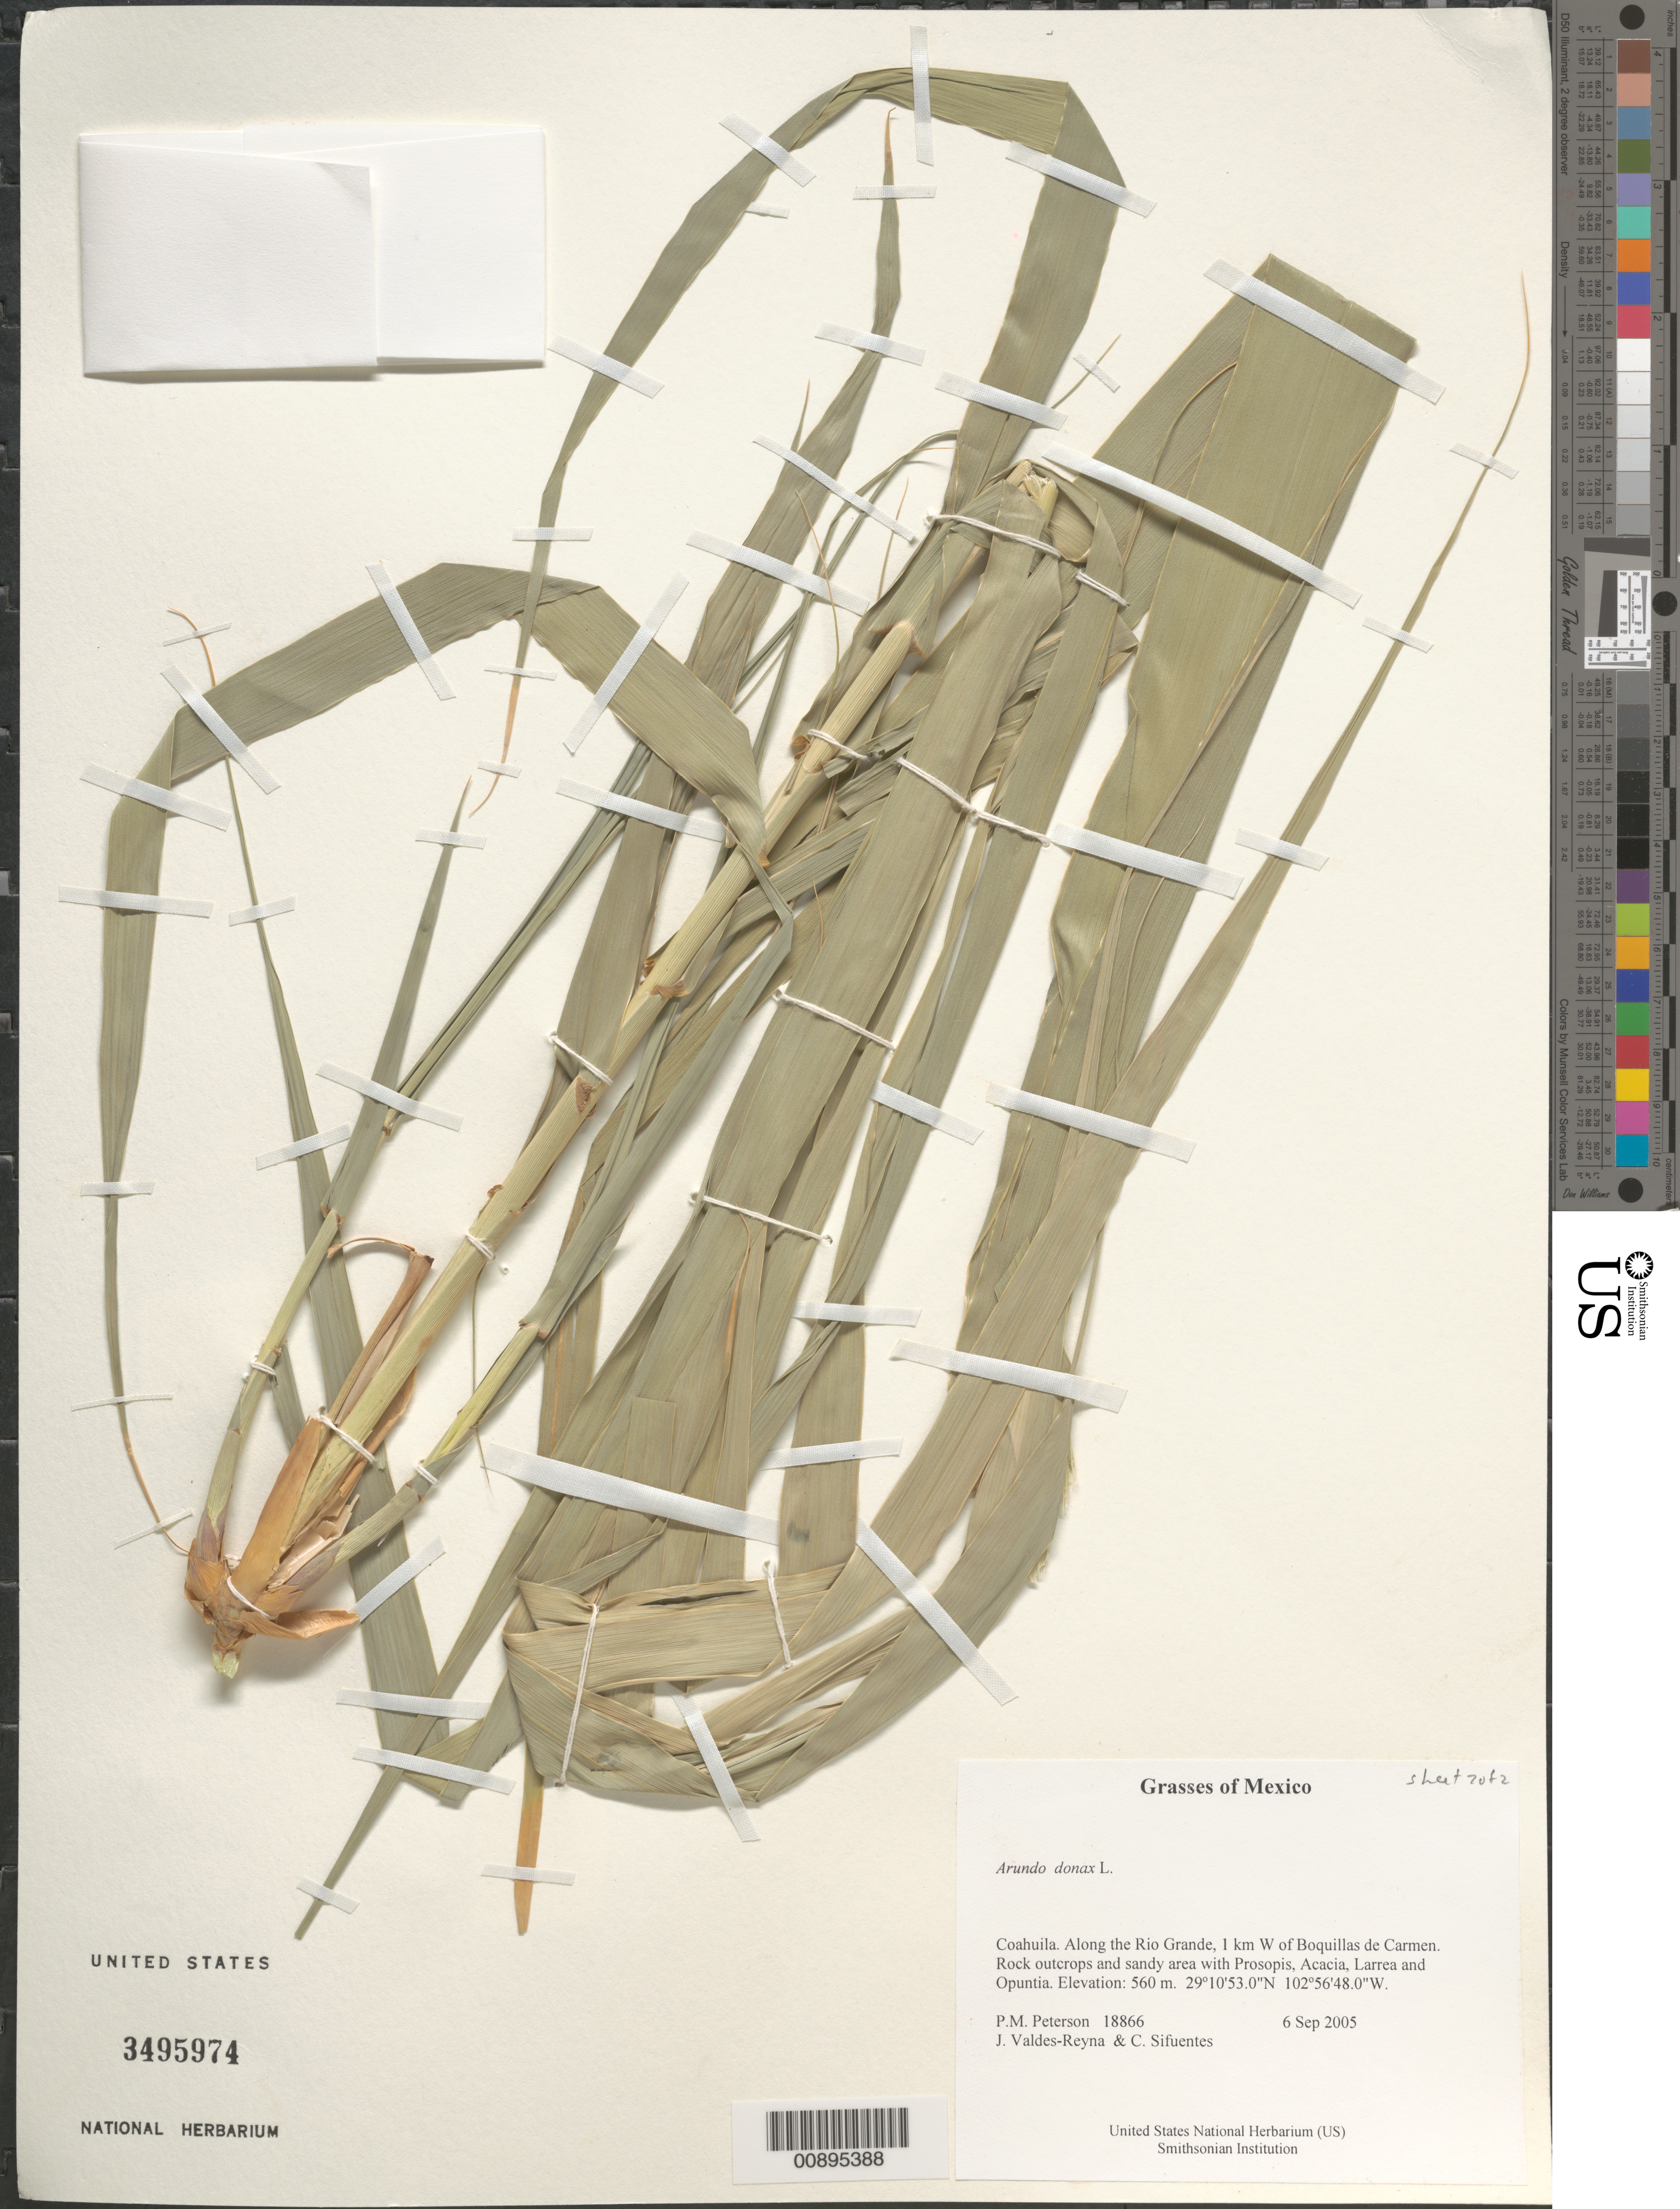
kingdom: Plantae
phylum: Tracheophyta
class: Liliopsida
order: Poales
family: Poaceae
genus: Arundo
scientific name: Arundo donax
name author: L.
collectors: P. M. Peterson, J. Valdés-Reyna & C. Sifuentes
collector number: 18866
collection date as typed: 06 Sep 2005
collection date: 2005-09-06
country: Mexico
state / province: Coahuila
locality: Along the Rio Grande, 1 km W of Boquillas de Carmen. Rock outcrops and sandy area with Prosopis, Acacia, Larrea and Opuntia.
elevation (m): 560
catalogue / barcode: US 3495974